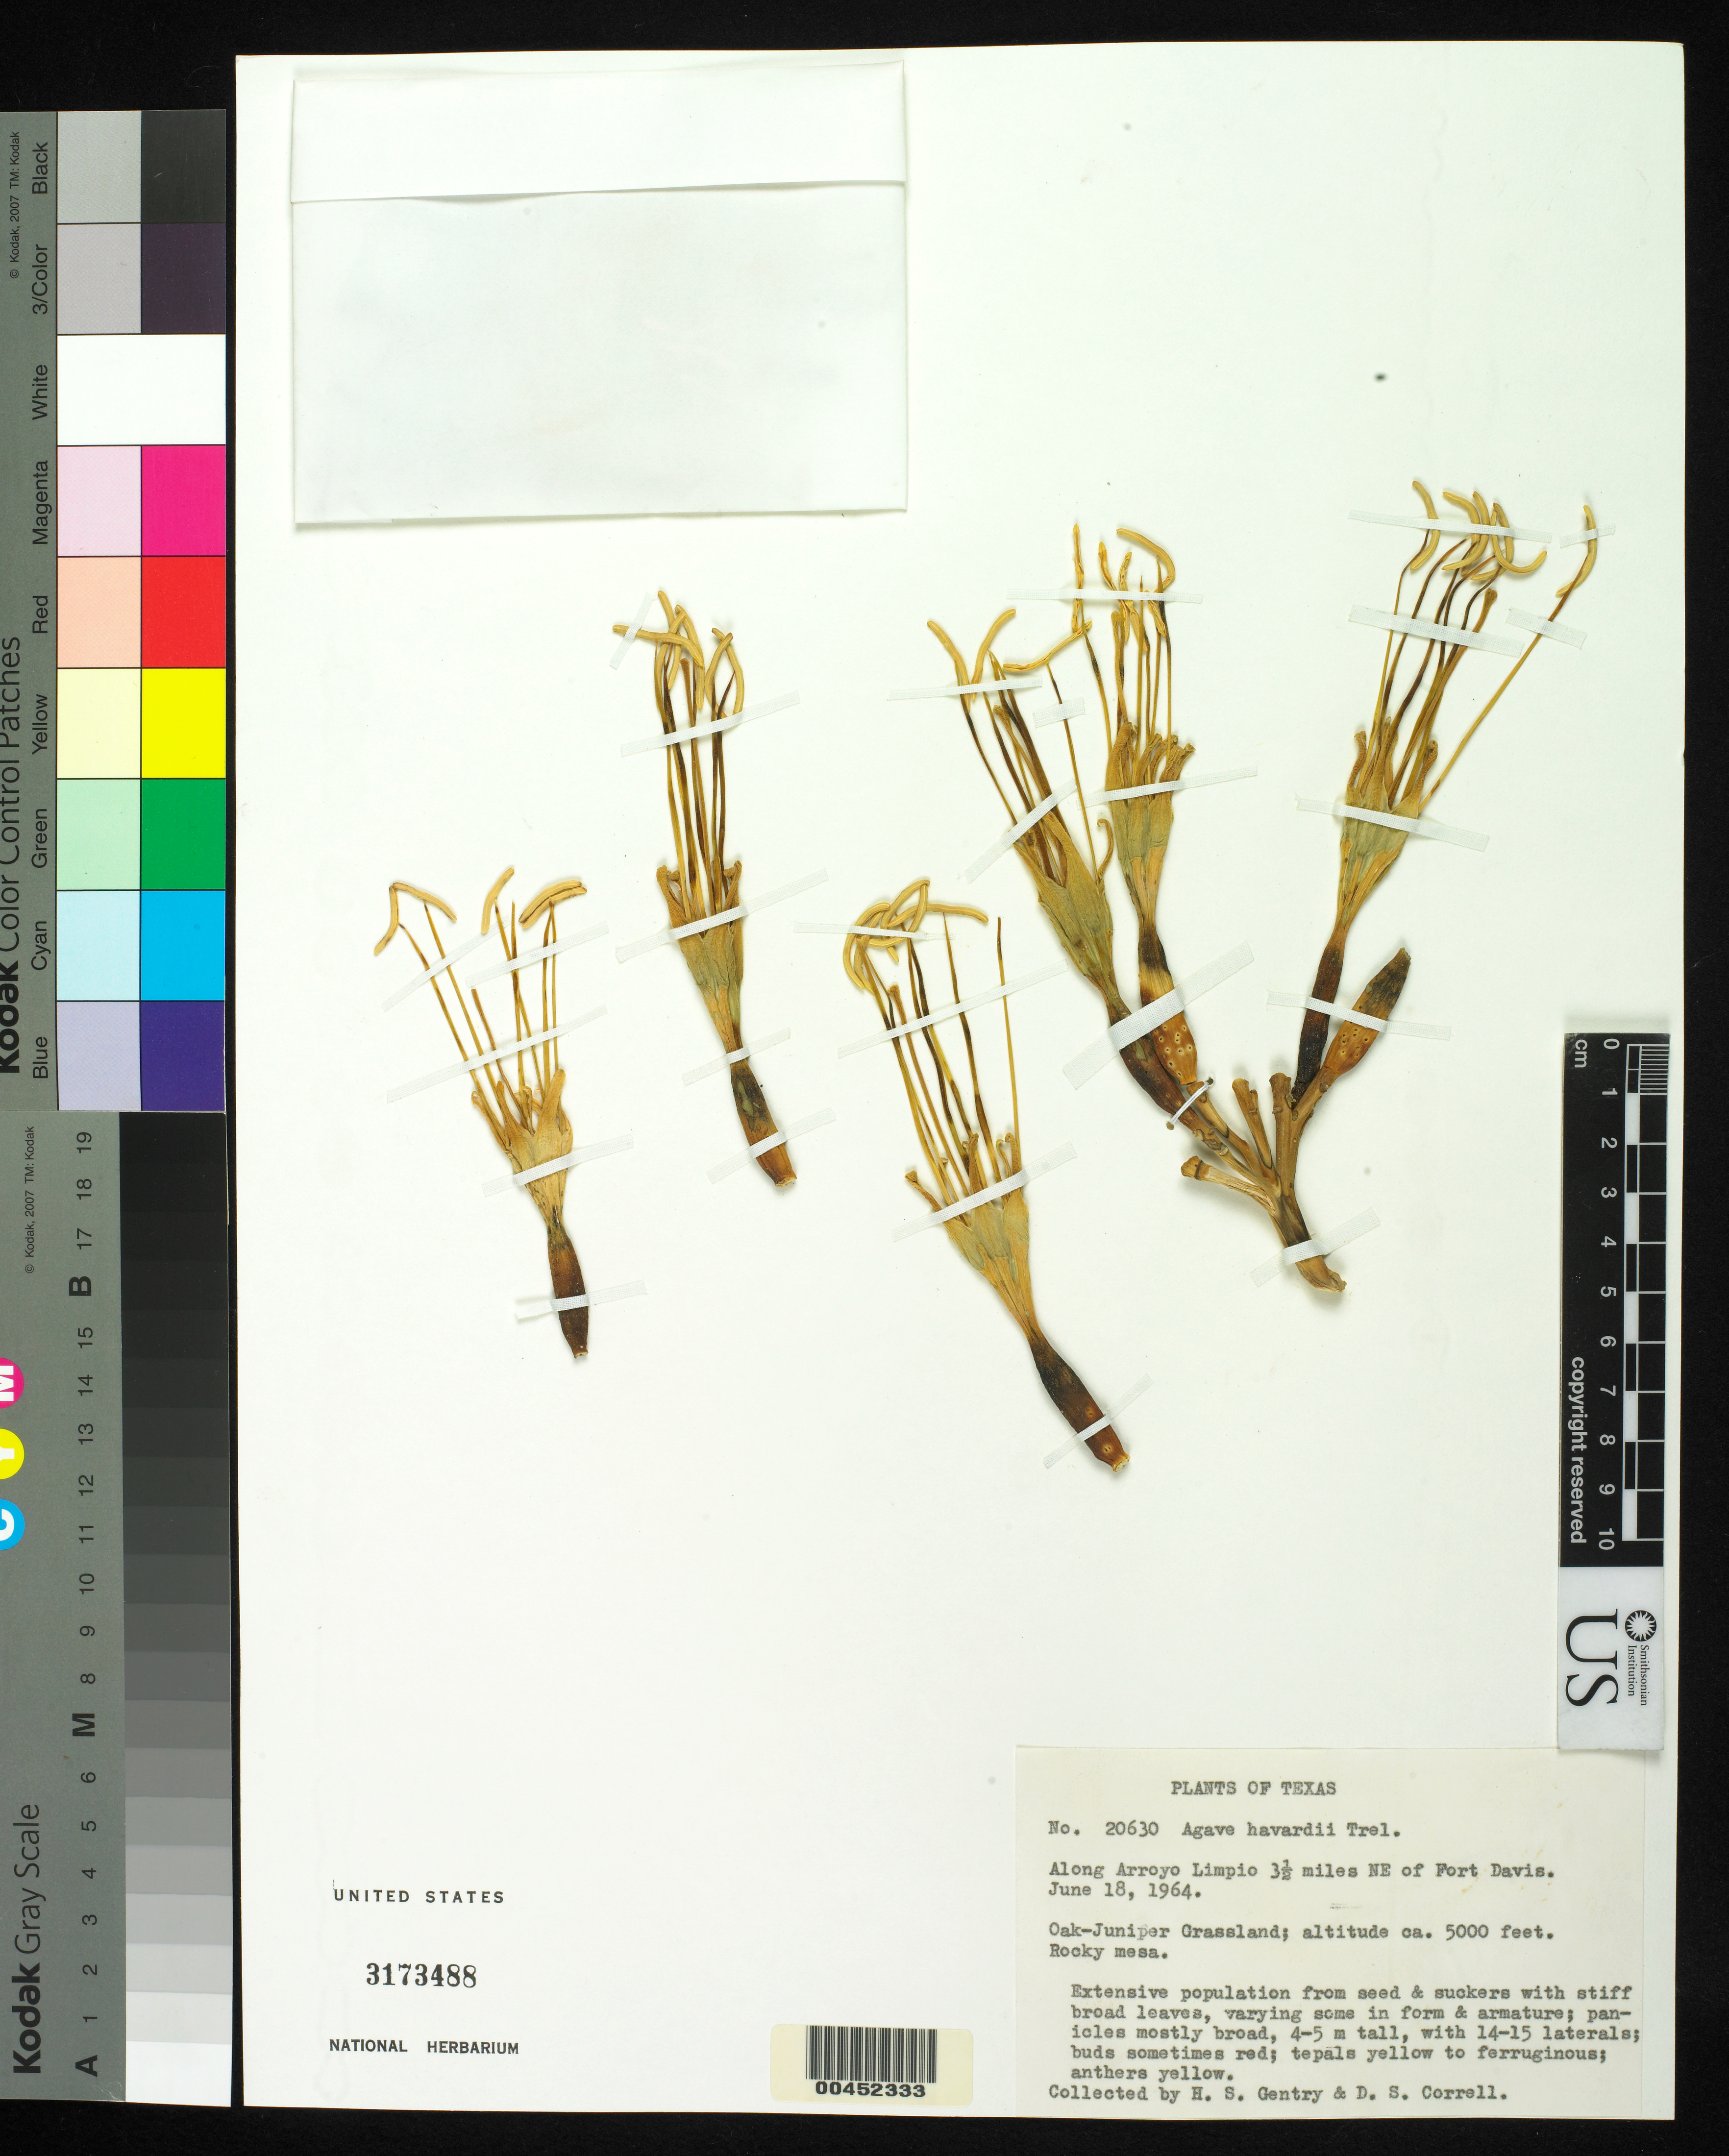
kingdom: Plantae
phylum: Tracheophyta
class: Liliopsida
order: Asparagales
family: Asparagaceae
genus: Agave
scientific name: Agave havardiana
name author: Trel.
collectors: H. S. Gentry & D. S. Correll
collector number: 20630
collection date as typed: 18 Jun 1964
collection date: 1964-06-18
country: United States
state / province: Texas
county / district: Jeff Davis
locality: Along arroyo limpio 3.5 mi. ne of ft. davis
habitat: Oak - juniper grassland, rocky mesa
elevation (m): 1524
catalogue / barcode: US 3173488